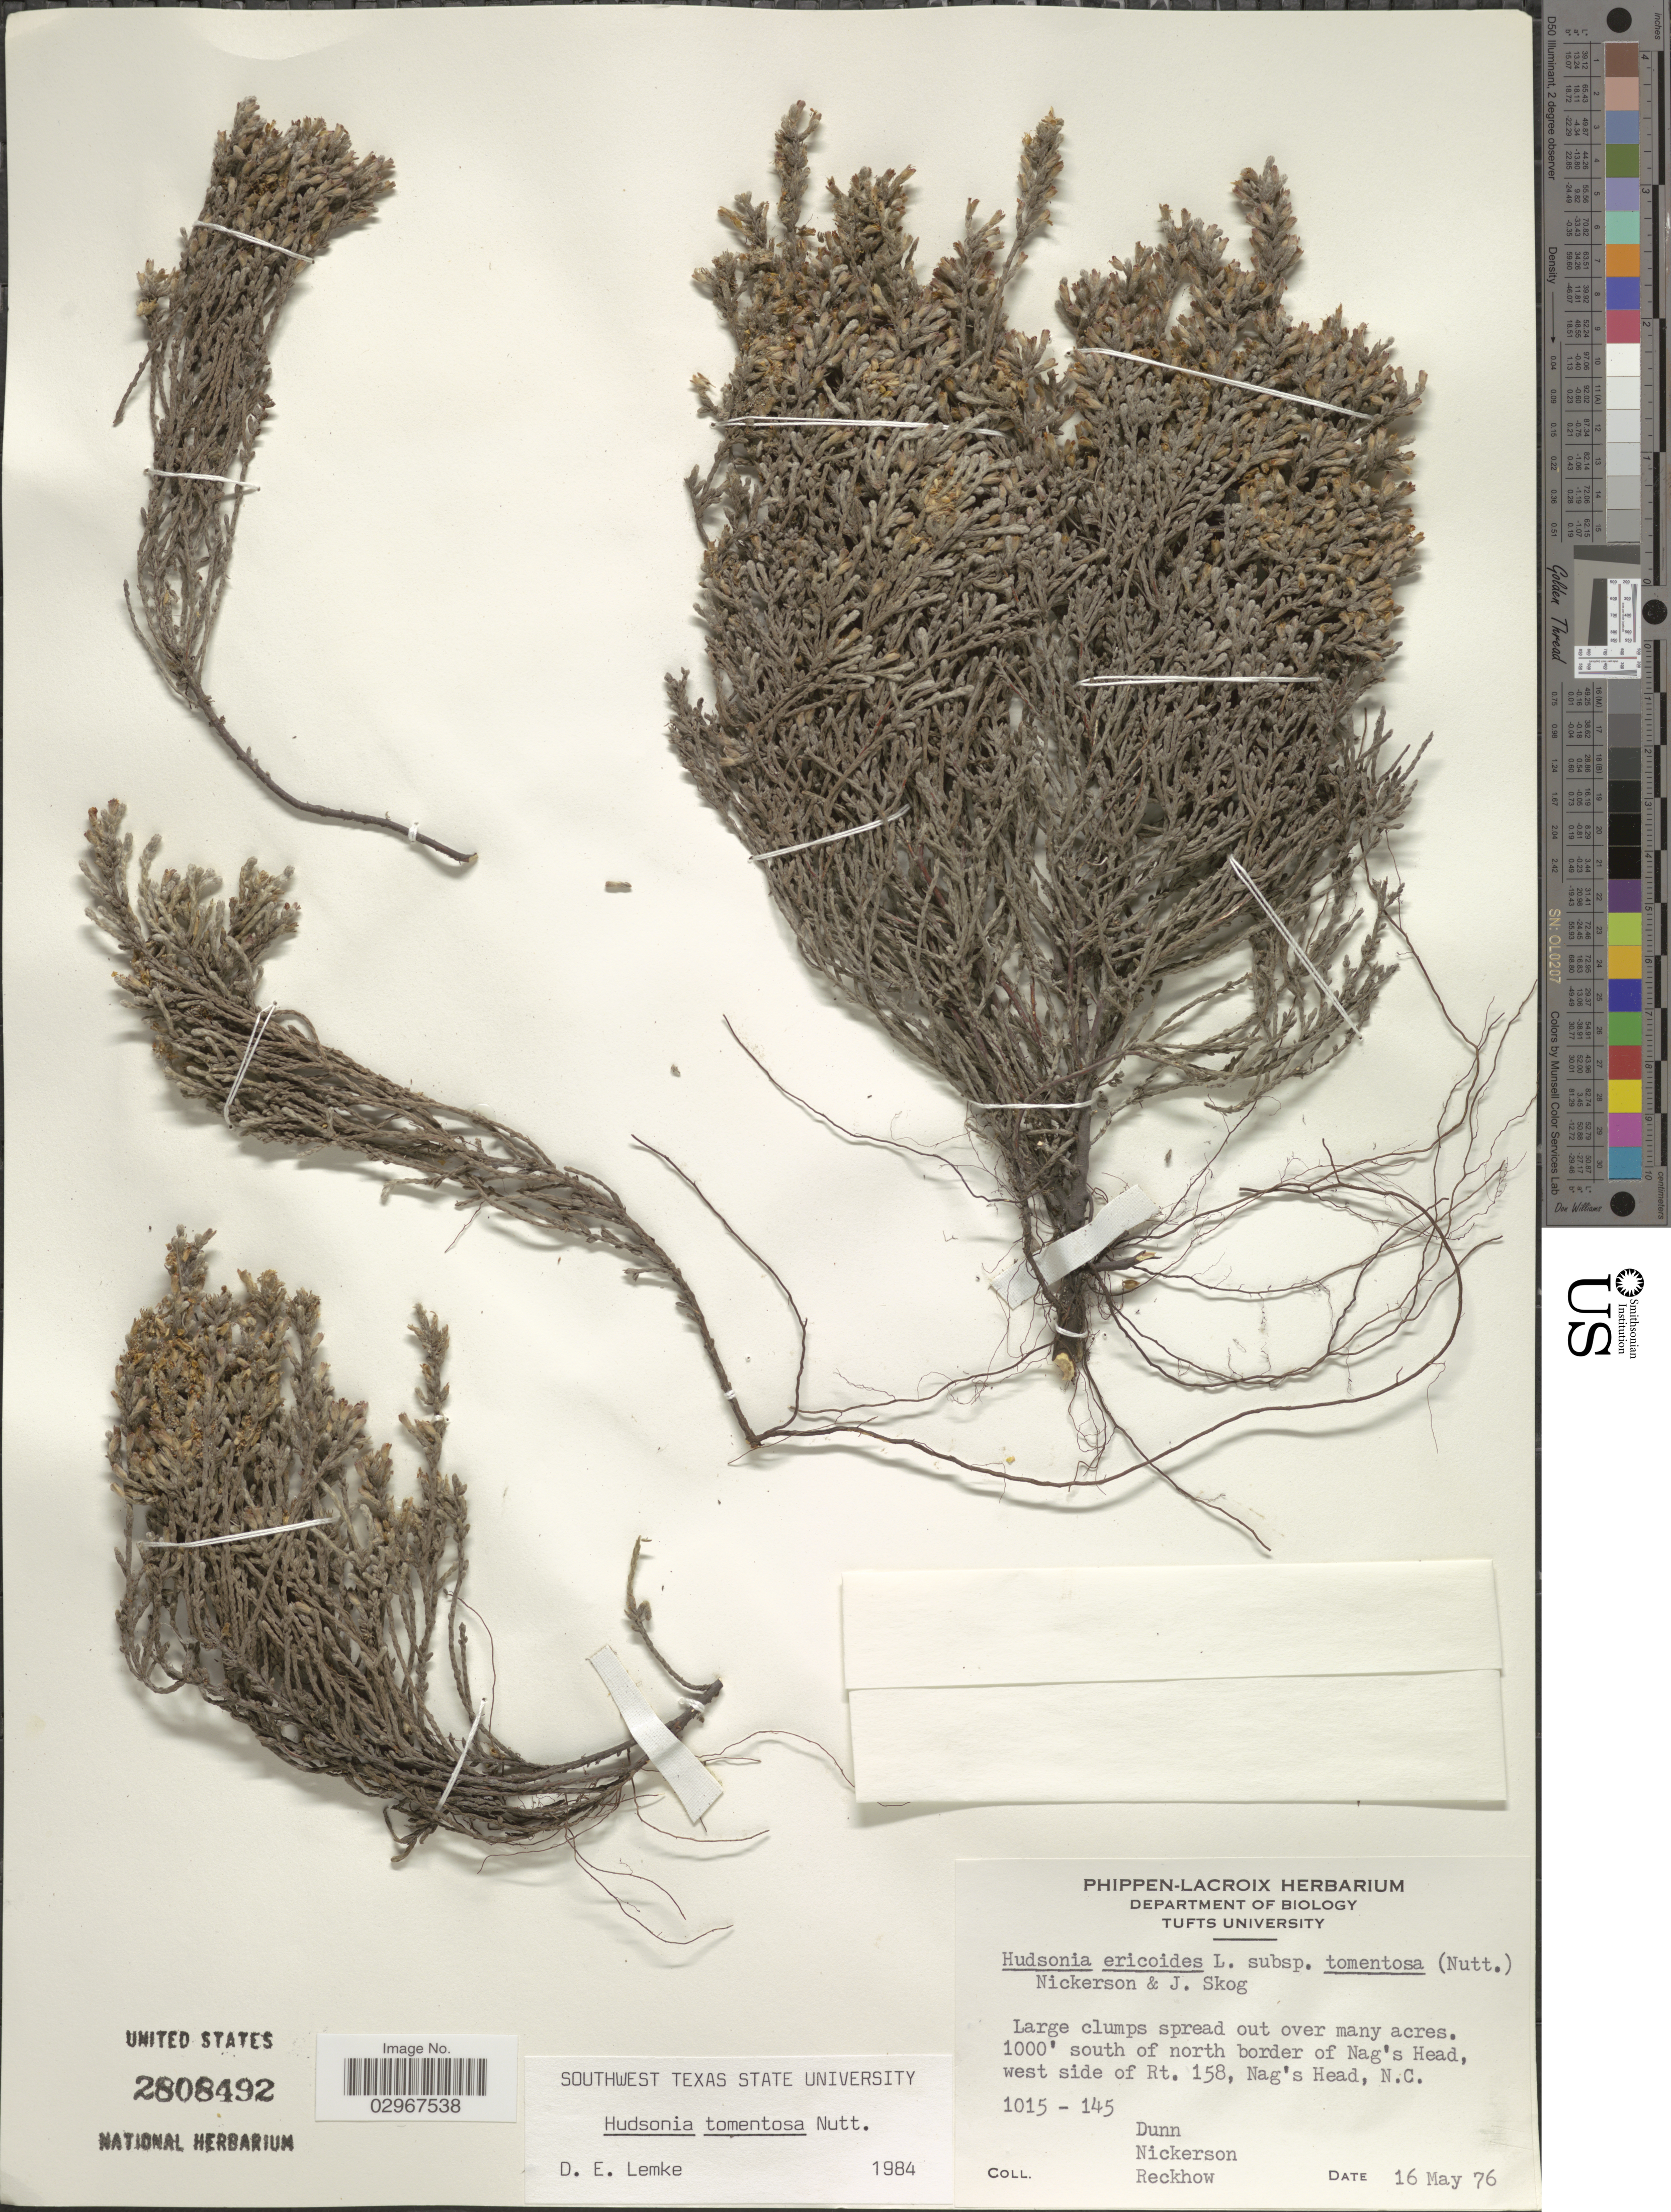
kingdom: Plantae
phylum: Tracheophyta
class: Magnoliopsida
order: Malvales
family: Cistaceae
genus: Hudsonia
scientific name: Hudsonia tomentosa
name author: Nutt.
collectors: -- Dunn, Nickerson, -- & Reckhow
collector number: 1015-145?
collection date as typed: Transcribed d/m/y: 16/5/76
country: United States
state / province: North Carolina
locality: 1000' south of north border of Nag's Head, west side of Rt. 158, Nag's Head, N.C.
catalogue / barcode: US 2808492